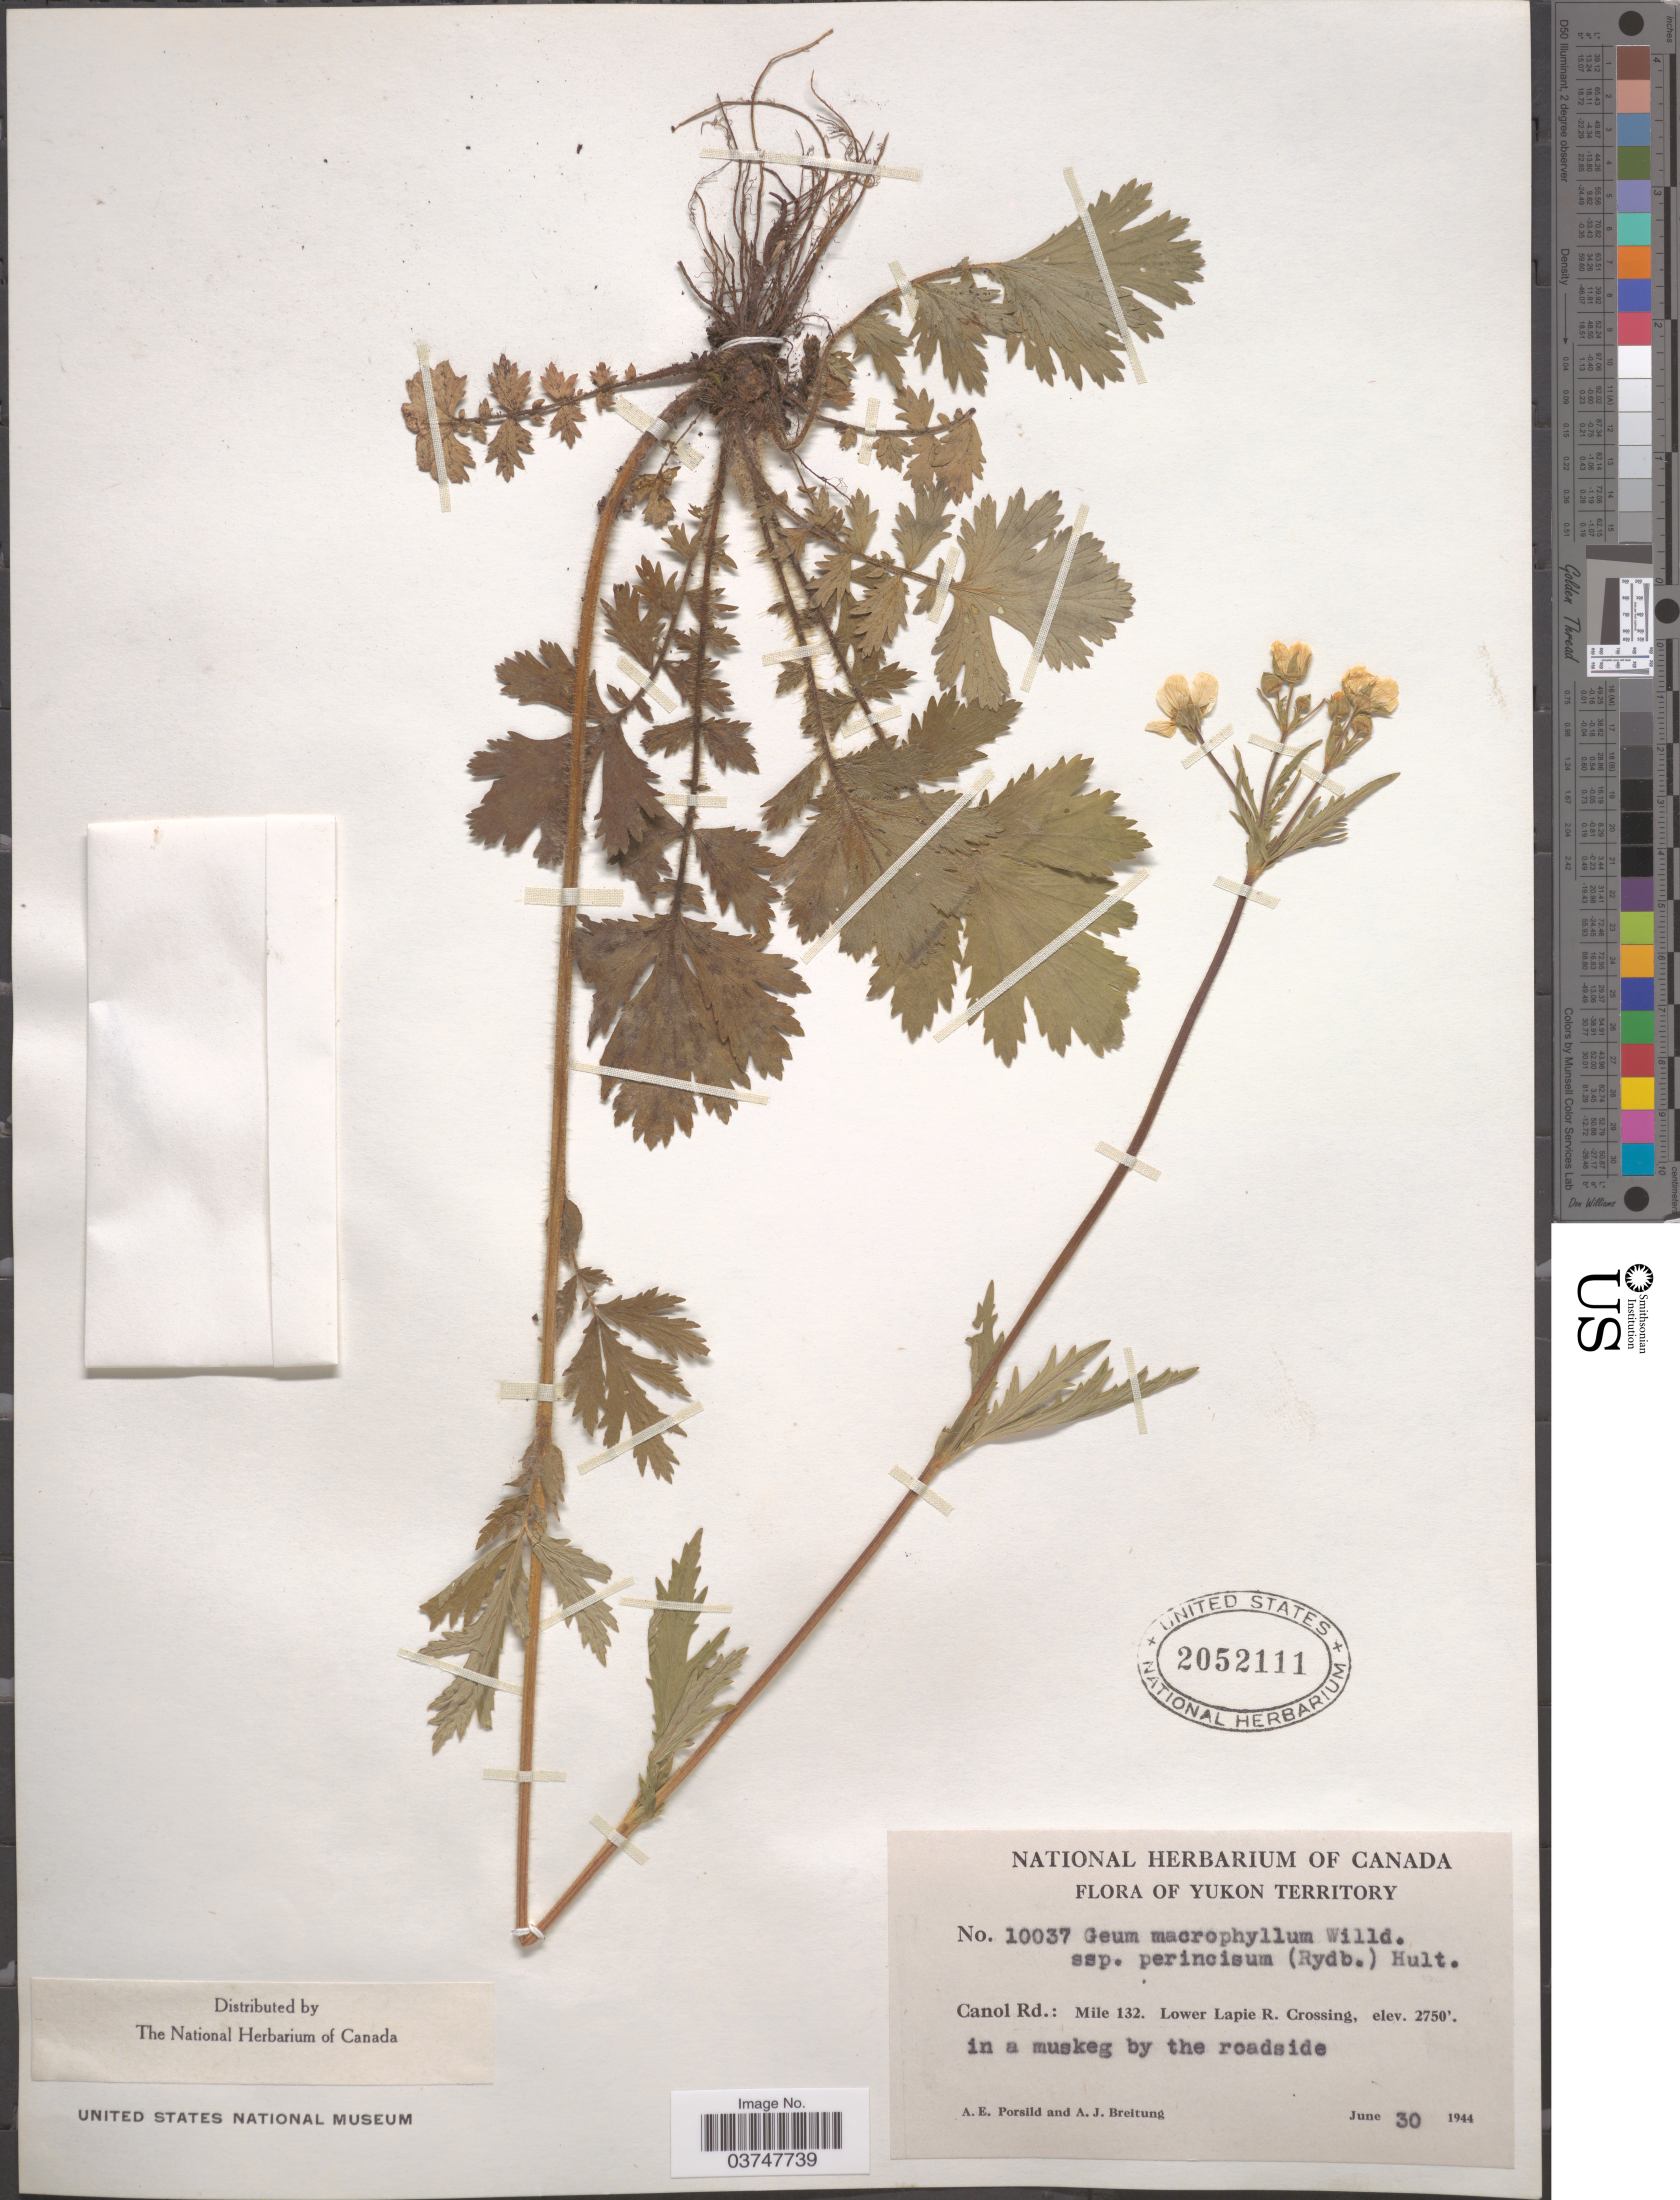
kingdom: Plantae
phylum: Tracheophyta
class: Magnoliopsida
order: Rosales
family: Rosaceae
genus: Geum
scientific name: Geum macrophyllum var. perincisum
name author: (Rydb.) Raup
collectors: A. E. Porsild & A. Breitung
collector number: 10037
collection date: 1944-06-30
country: Canada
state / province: Yukon Territory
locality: Canol Rd.: Mile 132. Lower Lapie R. Crossing.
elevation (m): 838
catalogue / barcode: US 2052111